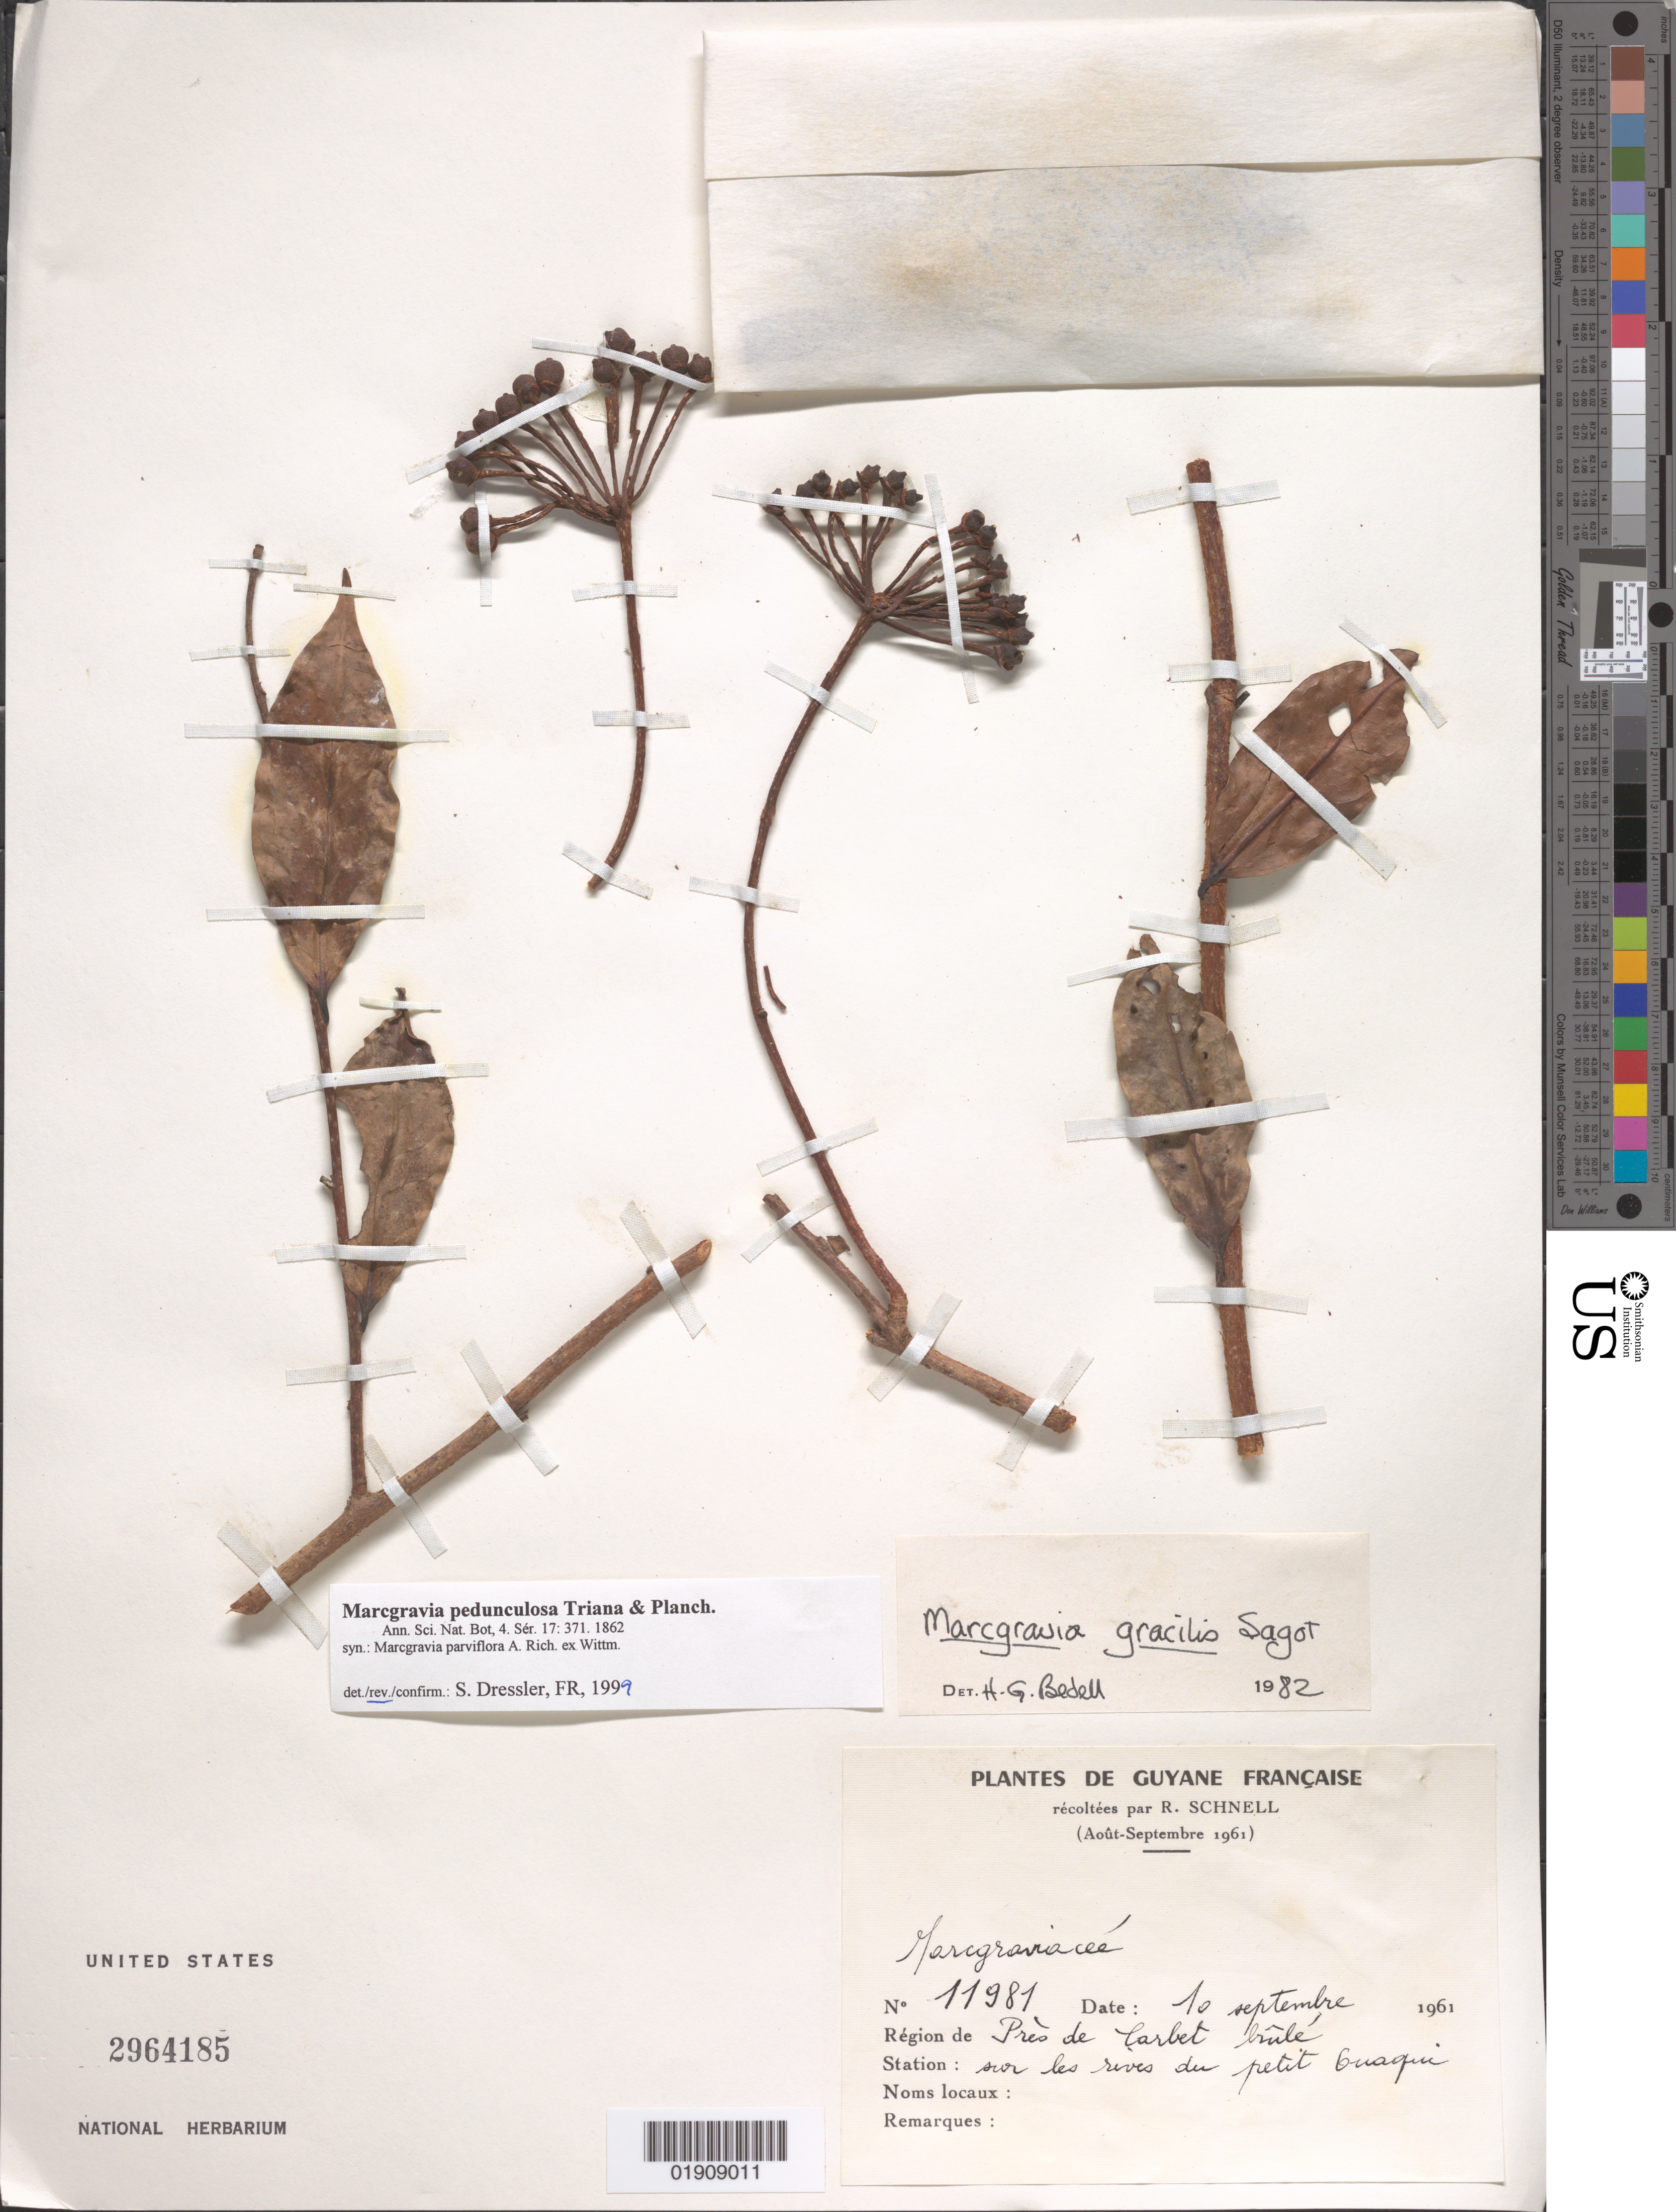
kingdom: Plantae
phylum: Tracheophyta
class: Magnoliopsida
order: Ericales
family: Marcgraviaceae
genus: Marcgravia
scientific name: Marcgravia pedunculosa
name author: Triana & Planch.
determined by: Dressler, S., (FR), Forschungsinstitut Und Naturmuseum Senckenberg (GERMANY)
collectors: R. A. Schnell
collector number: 11981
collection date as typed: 10-Sep-61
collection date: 1961-09-10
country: French Guiana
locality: Saut Macaque à Carbet brulé; rives du petit Ouaqui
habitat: Sur les rives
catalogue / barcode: US 2964185